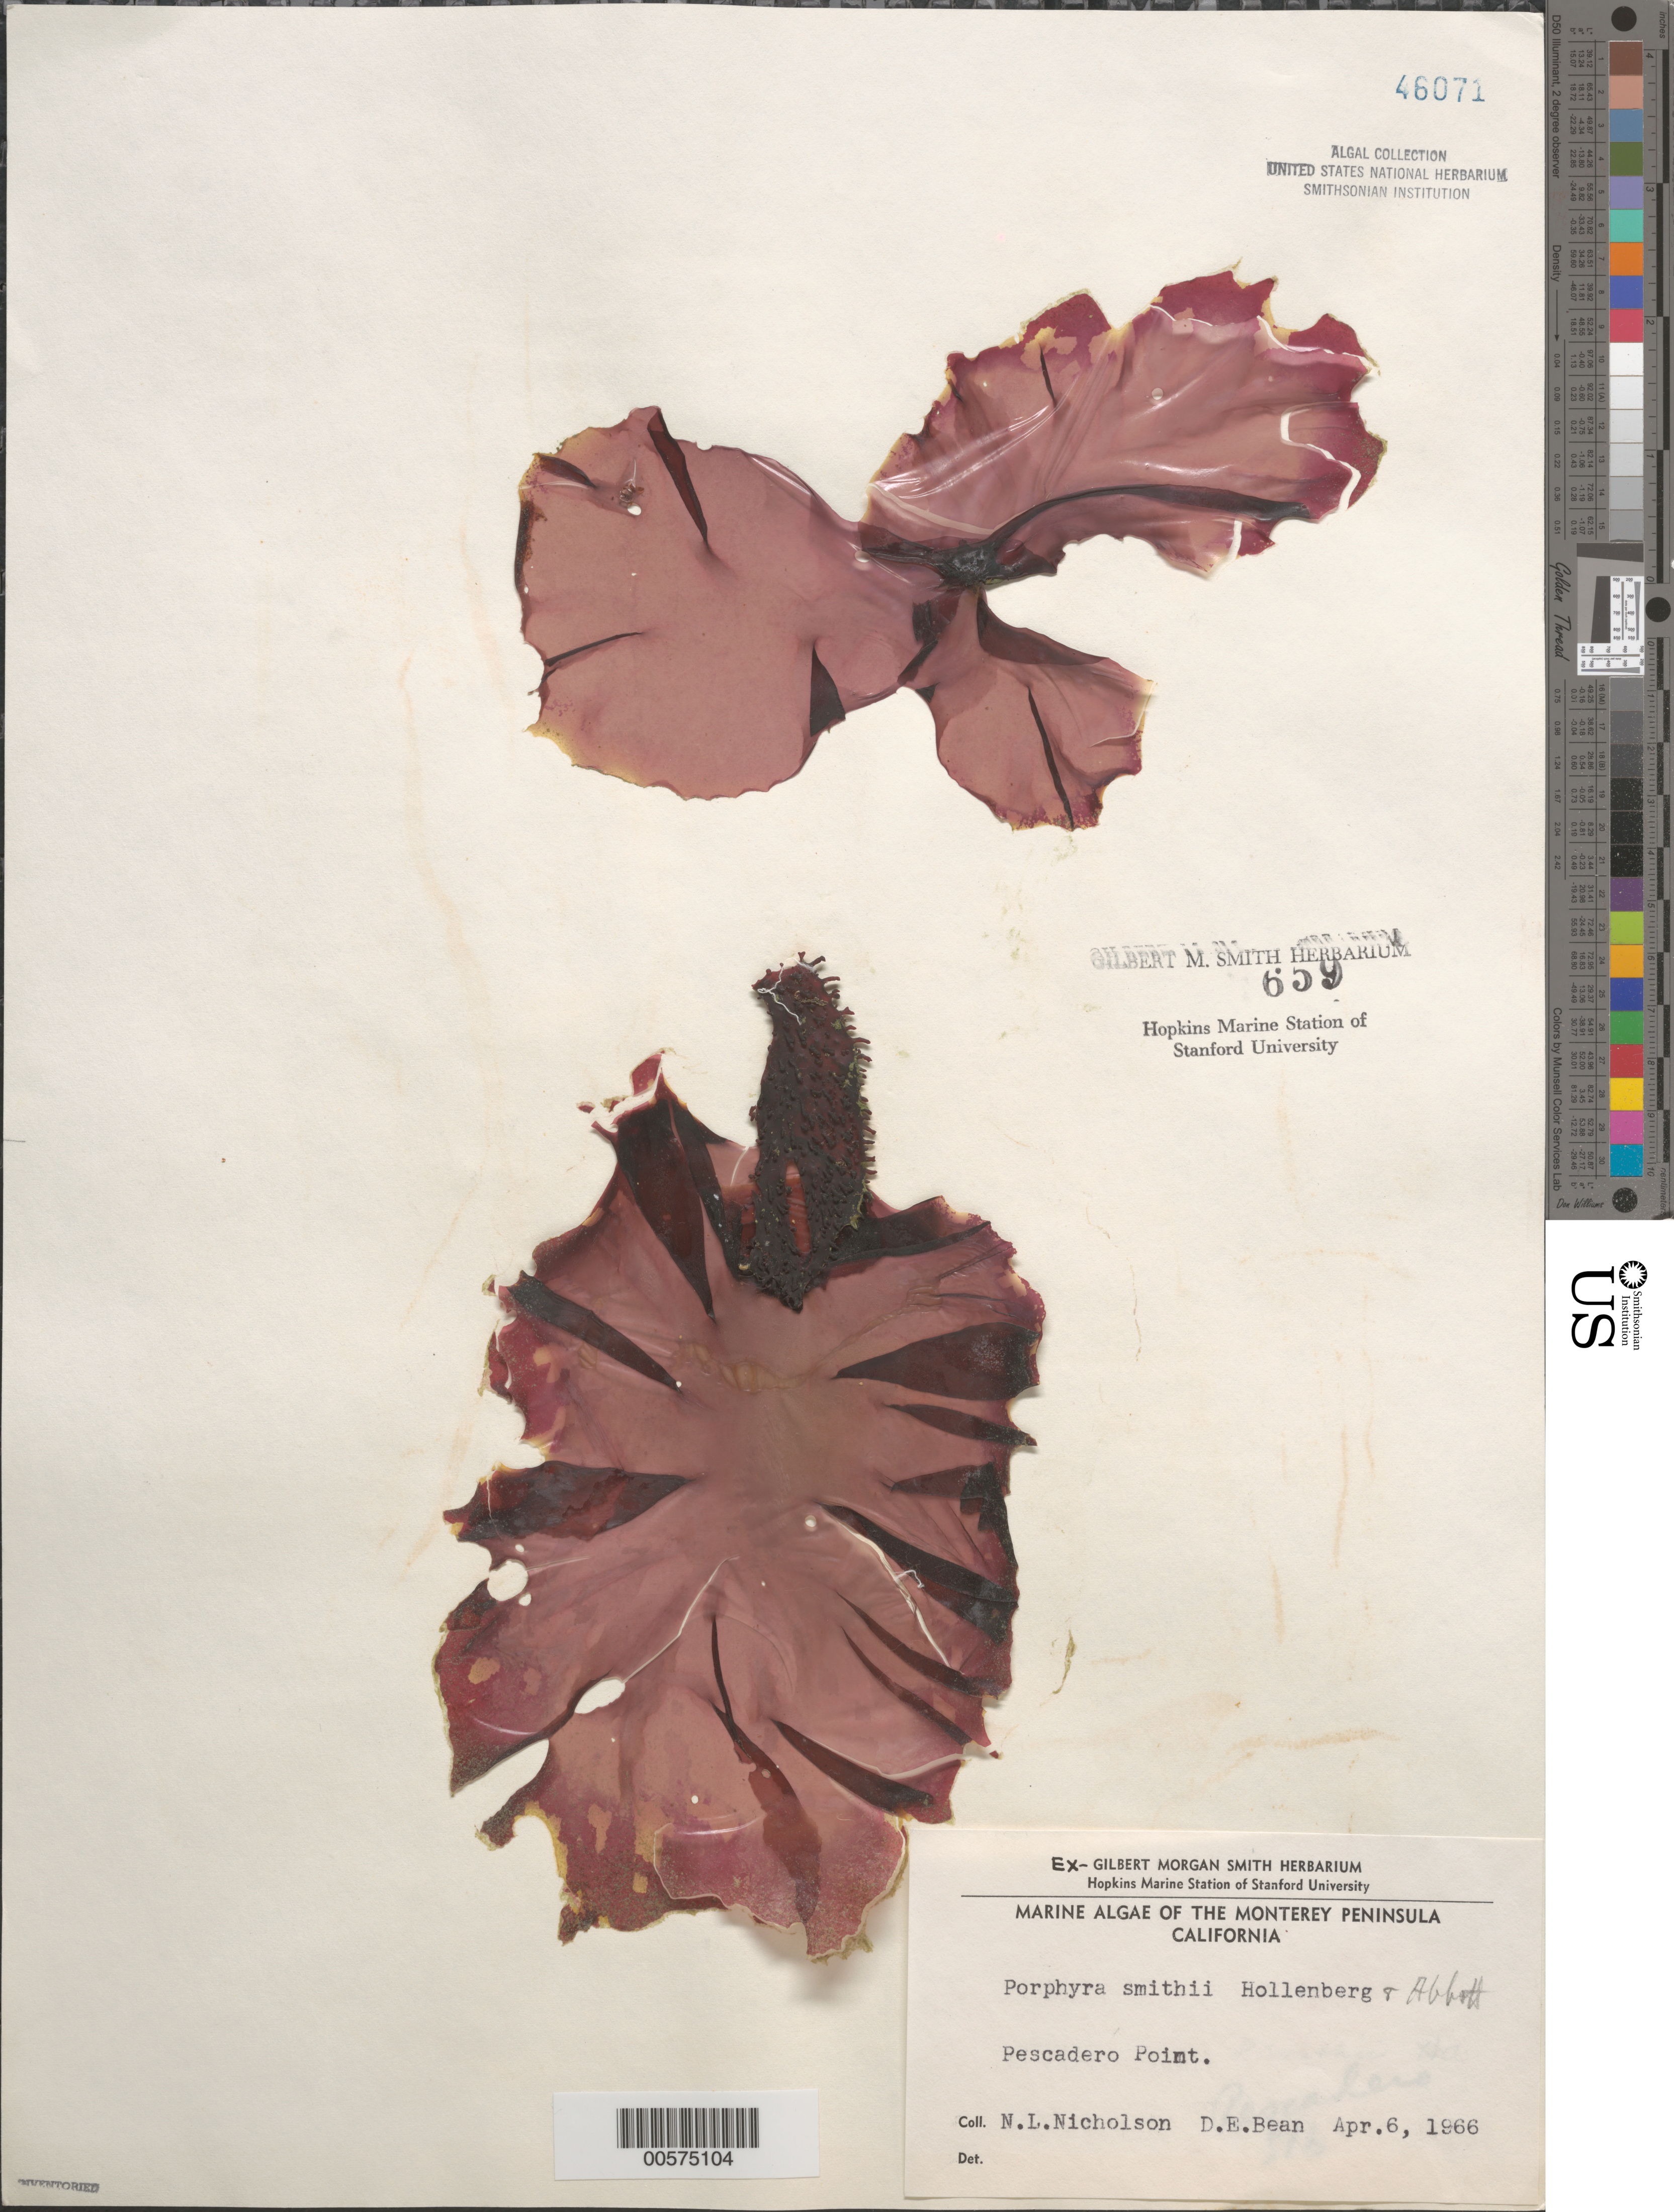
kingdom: Plantae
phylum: Rhodophyta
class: Bangiophyceae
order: Bangiales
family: Bangiaceae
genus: Pyropia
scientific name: Pyropia smithii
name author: (Hollenb. & I.A. Abbott) S.C. Lindstrom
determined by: Algae name updating Project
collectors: N. Nicholson & D. Bean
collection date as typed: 06 Apr 1966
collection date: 1966-04-06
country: United States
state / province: California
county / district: Monterey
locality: Pescadero Point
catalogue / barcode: US 46071